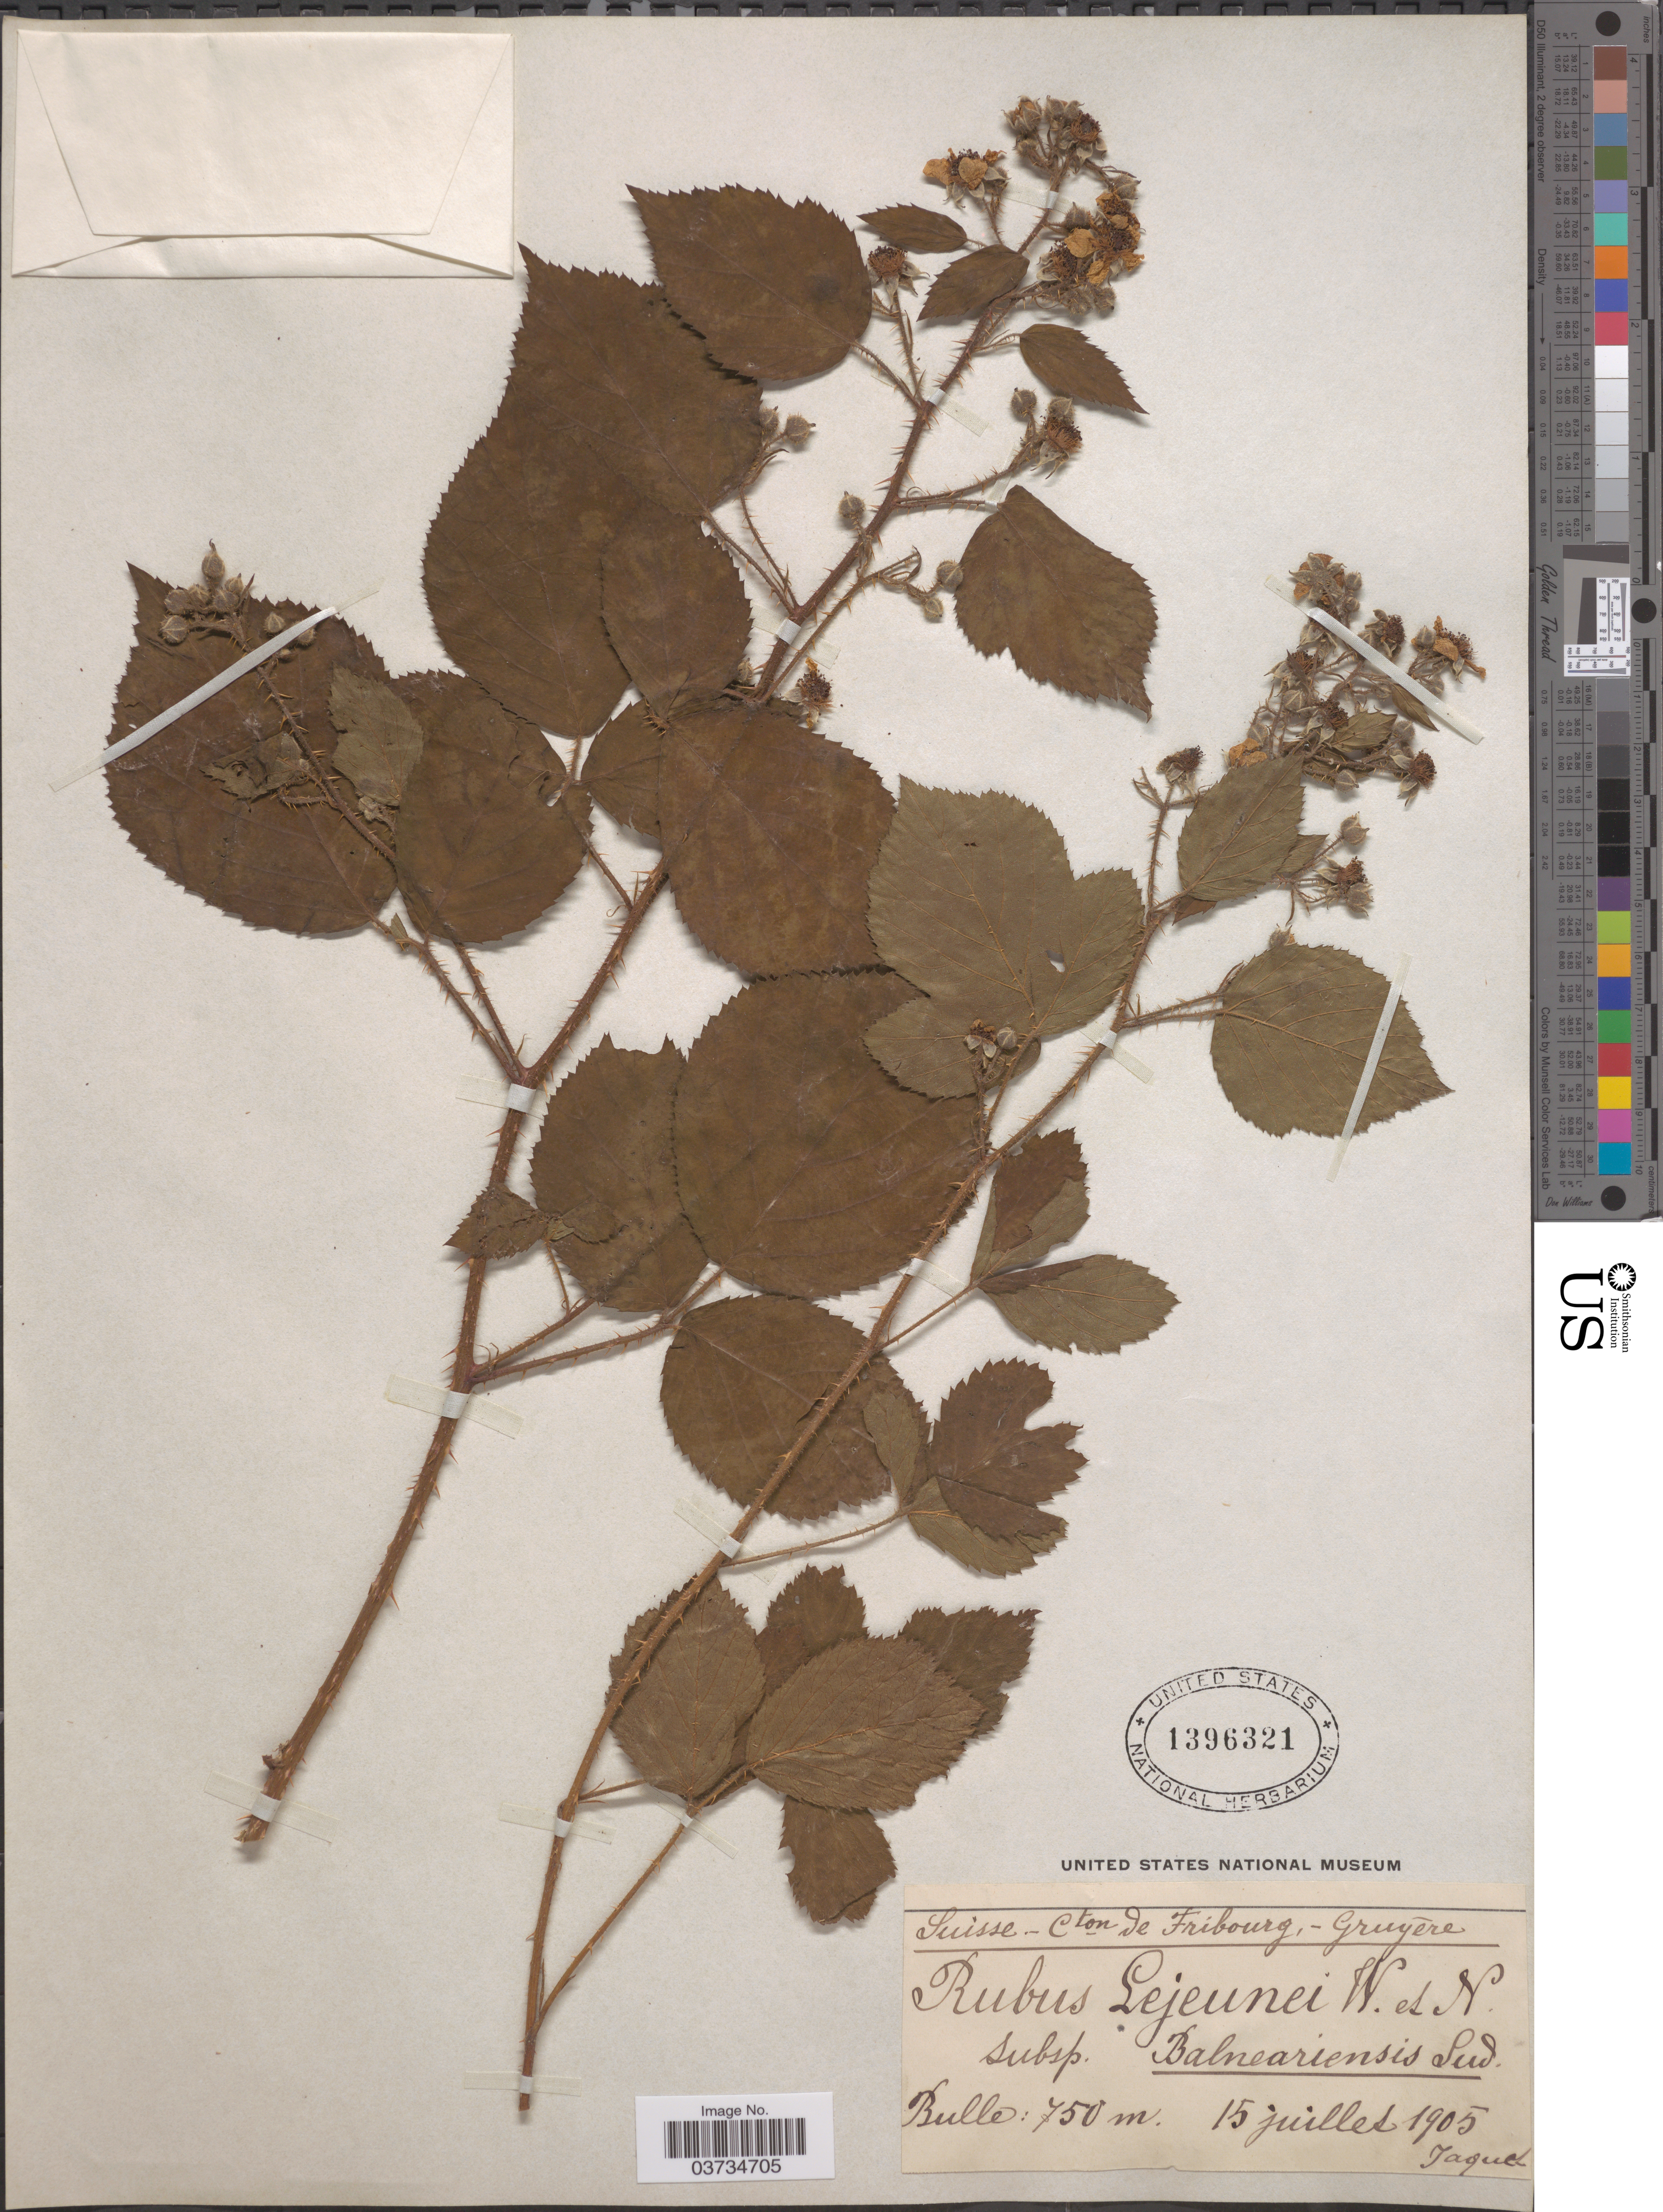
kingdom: Plantae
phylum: Tracheophyta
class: Magnoliopsida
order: Rosales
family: Rosaceae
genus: Rubus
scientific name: Rubus lejeunei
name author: Wirtg. ex Focke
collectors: -. Jaquet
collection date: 1905-07-15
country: Switzerland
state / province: Fribourg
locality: Suisse-Cton de Fribourg; Gruyère. Bulle.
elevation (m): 750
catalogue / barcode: US 1396321